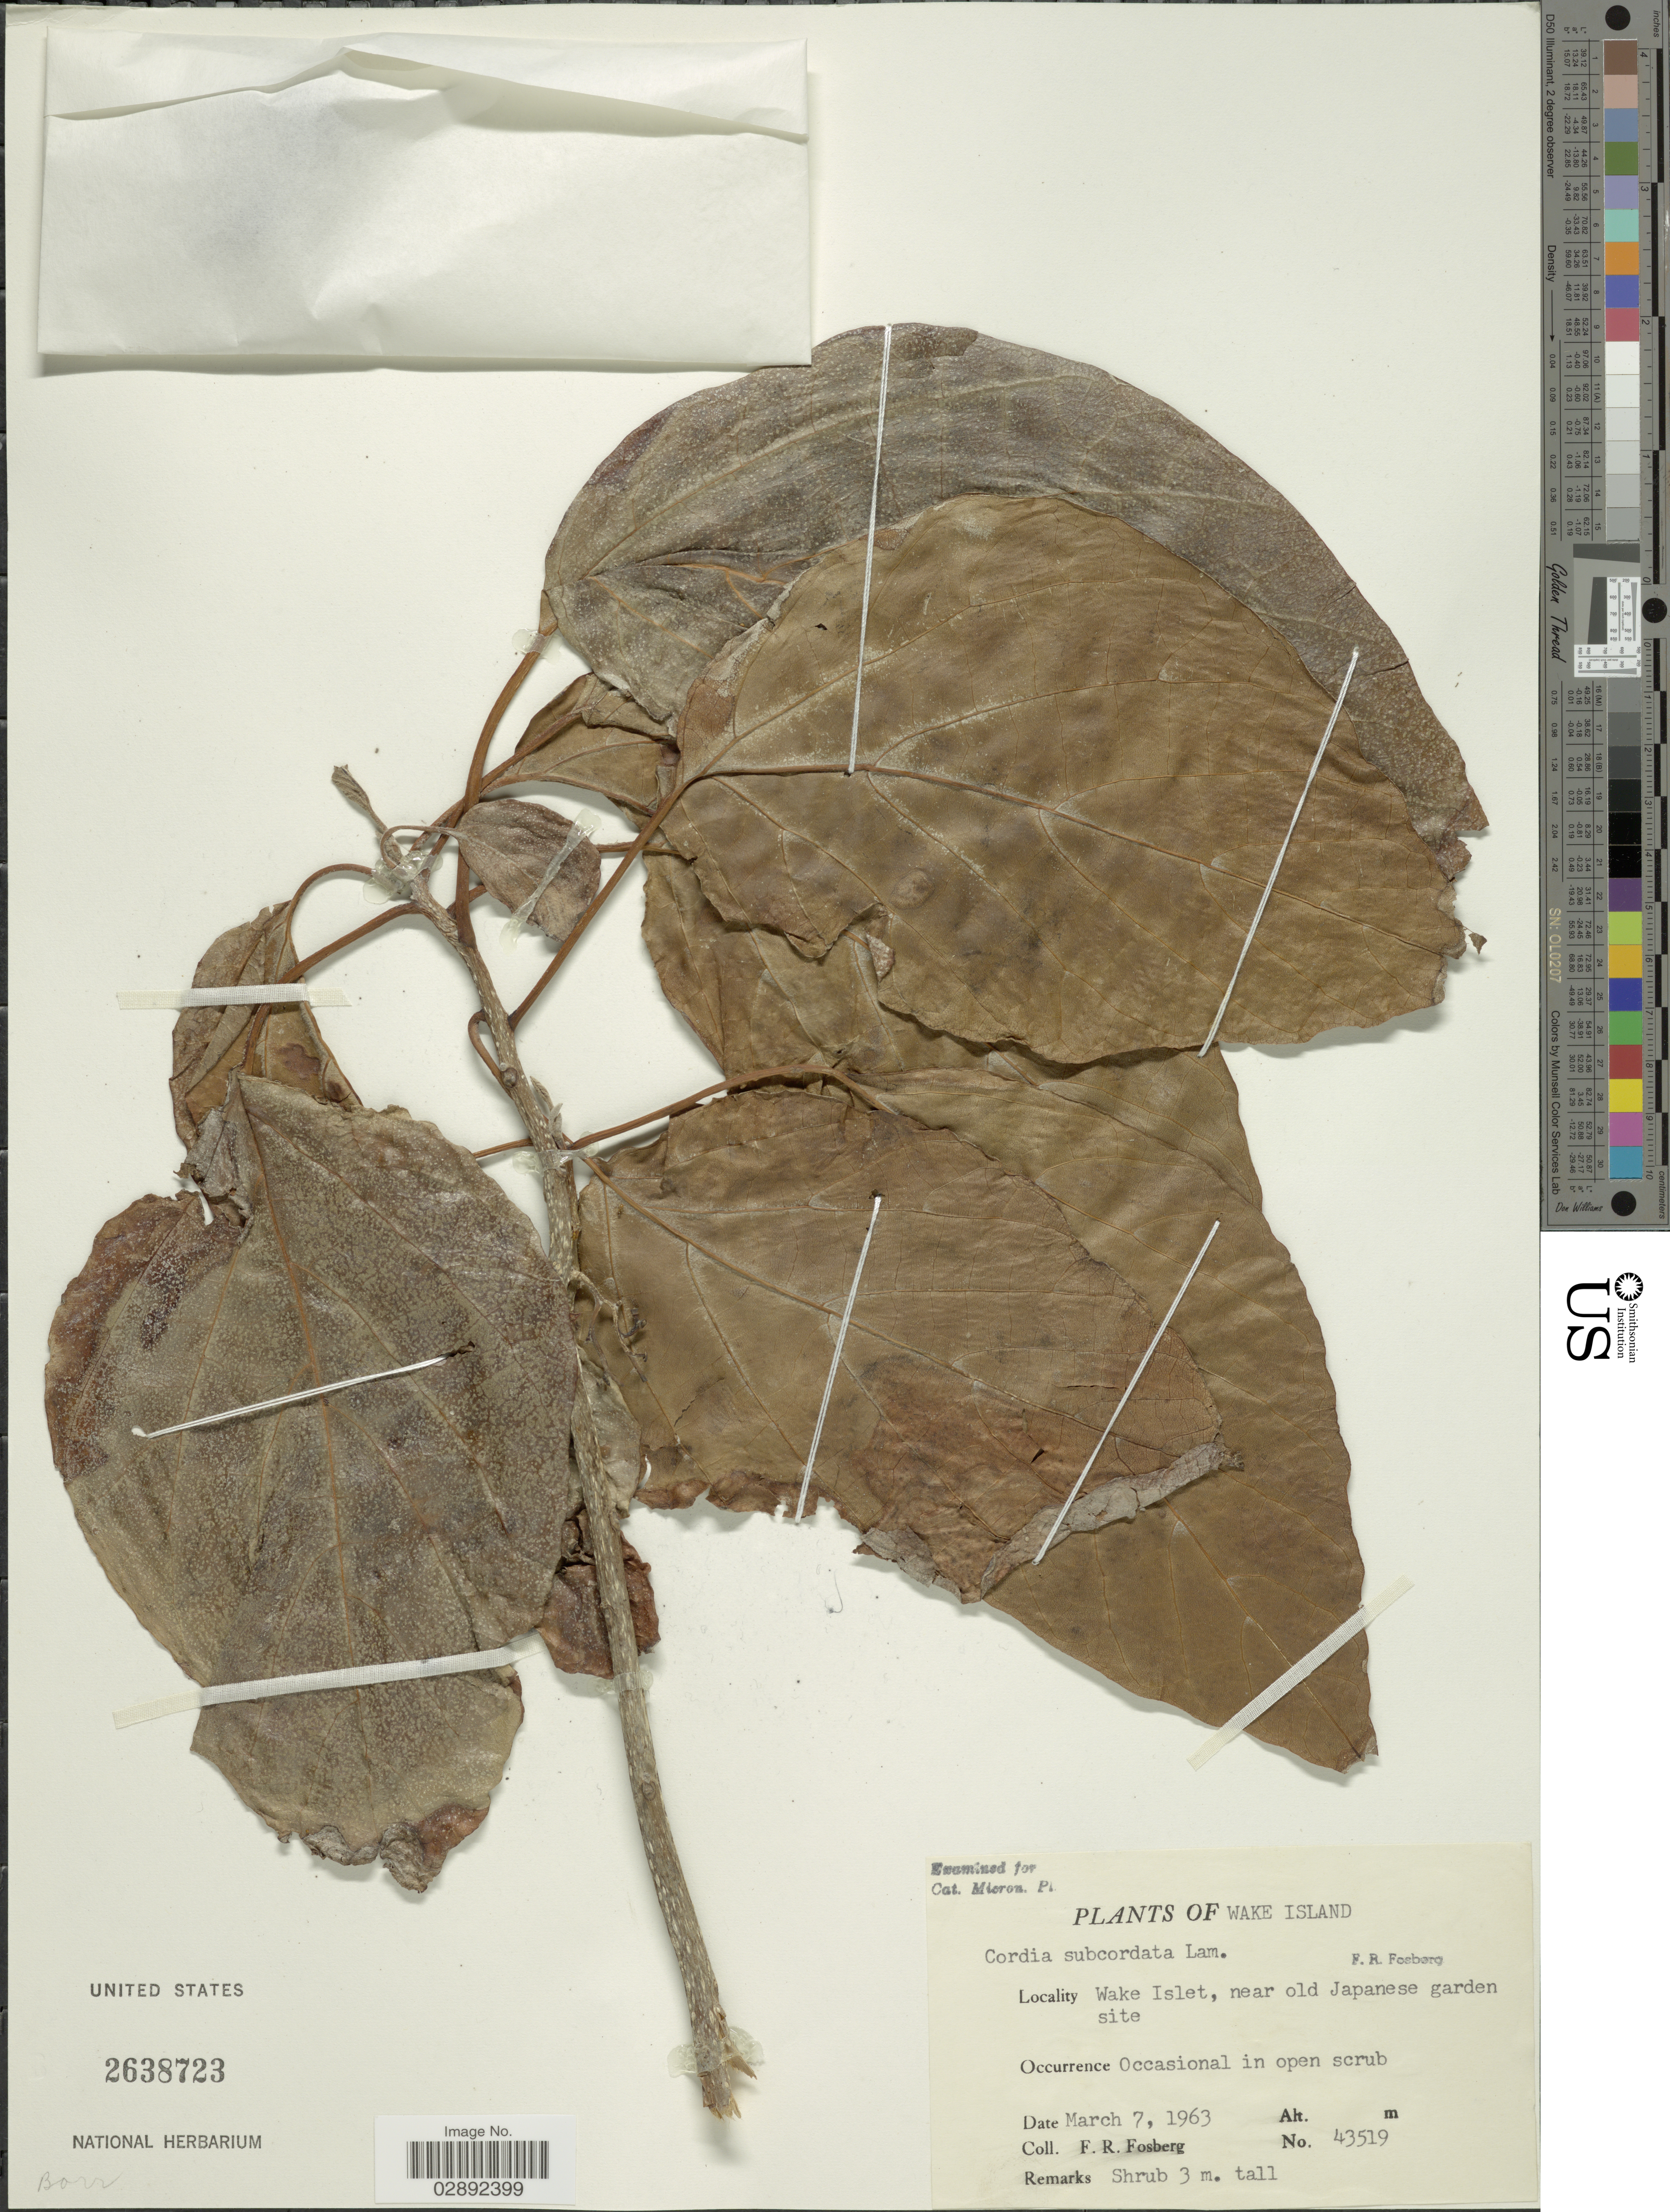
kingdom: Plantae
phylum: Tracheophyta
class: Magnoliopsida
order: Boraginales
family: Cordiaceae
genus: Cordia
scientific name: Cordia subcordata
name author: Lam.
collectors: F. R. Fosberg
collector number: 43519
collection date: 1963-03-07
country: U.S. Administered Pacific Islands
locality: Wake Island. Wake Islet, near old Japanese garden site.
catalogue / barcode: US 2638723